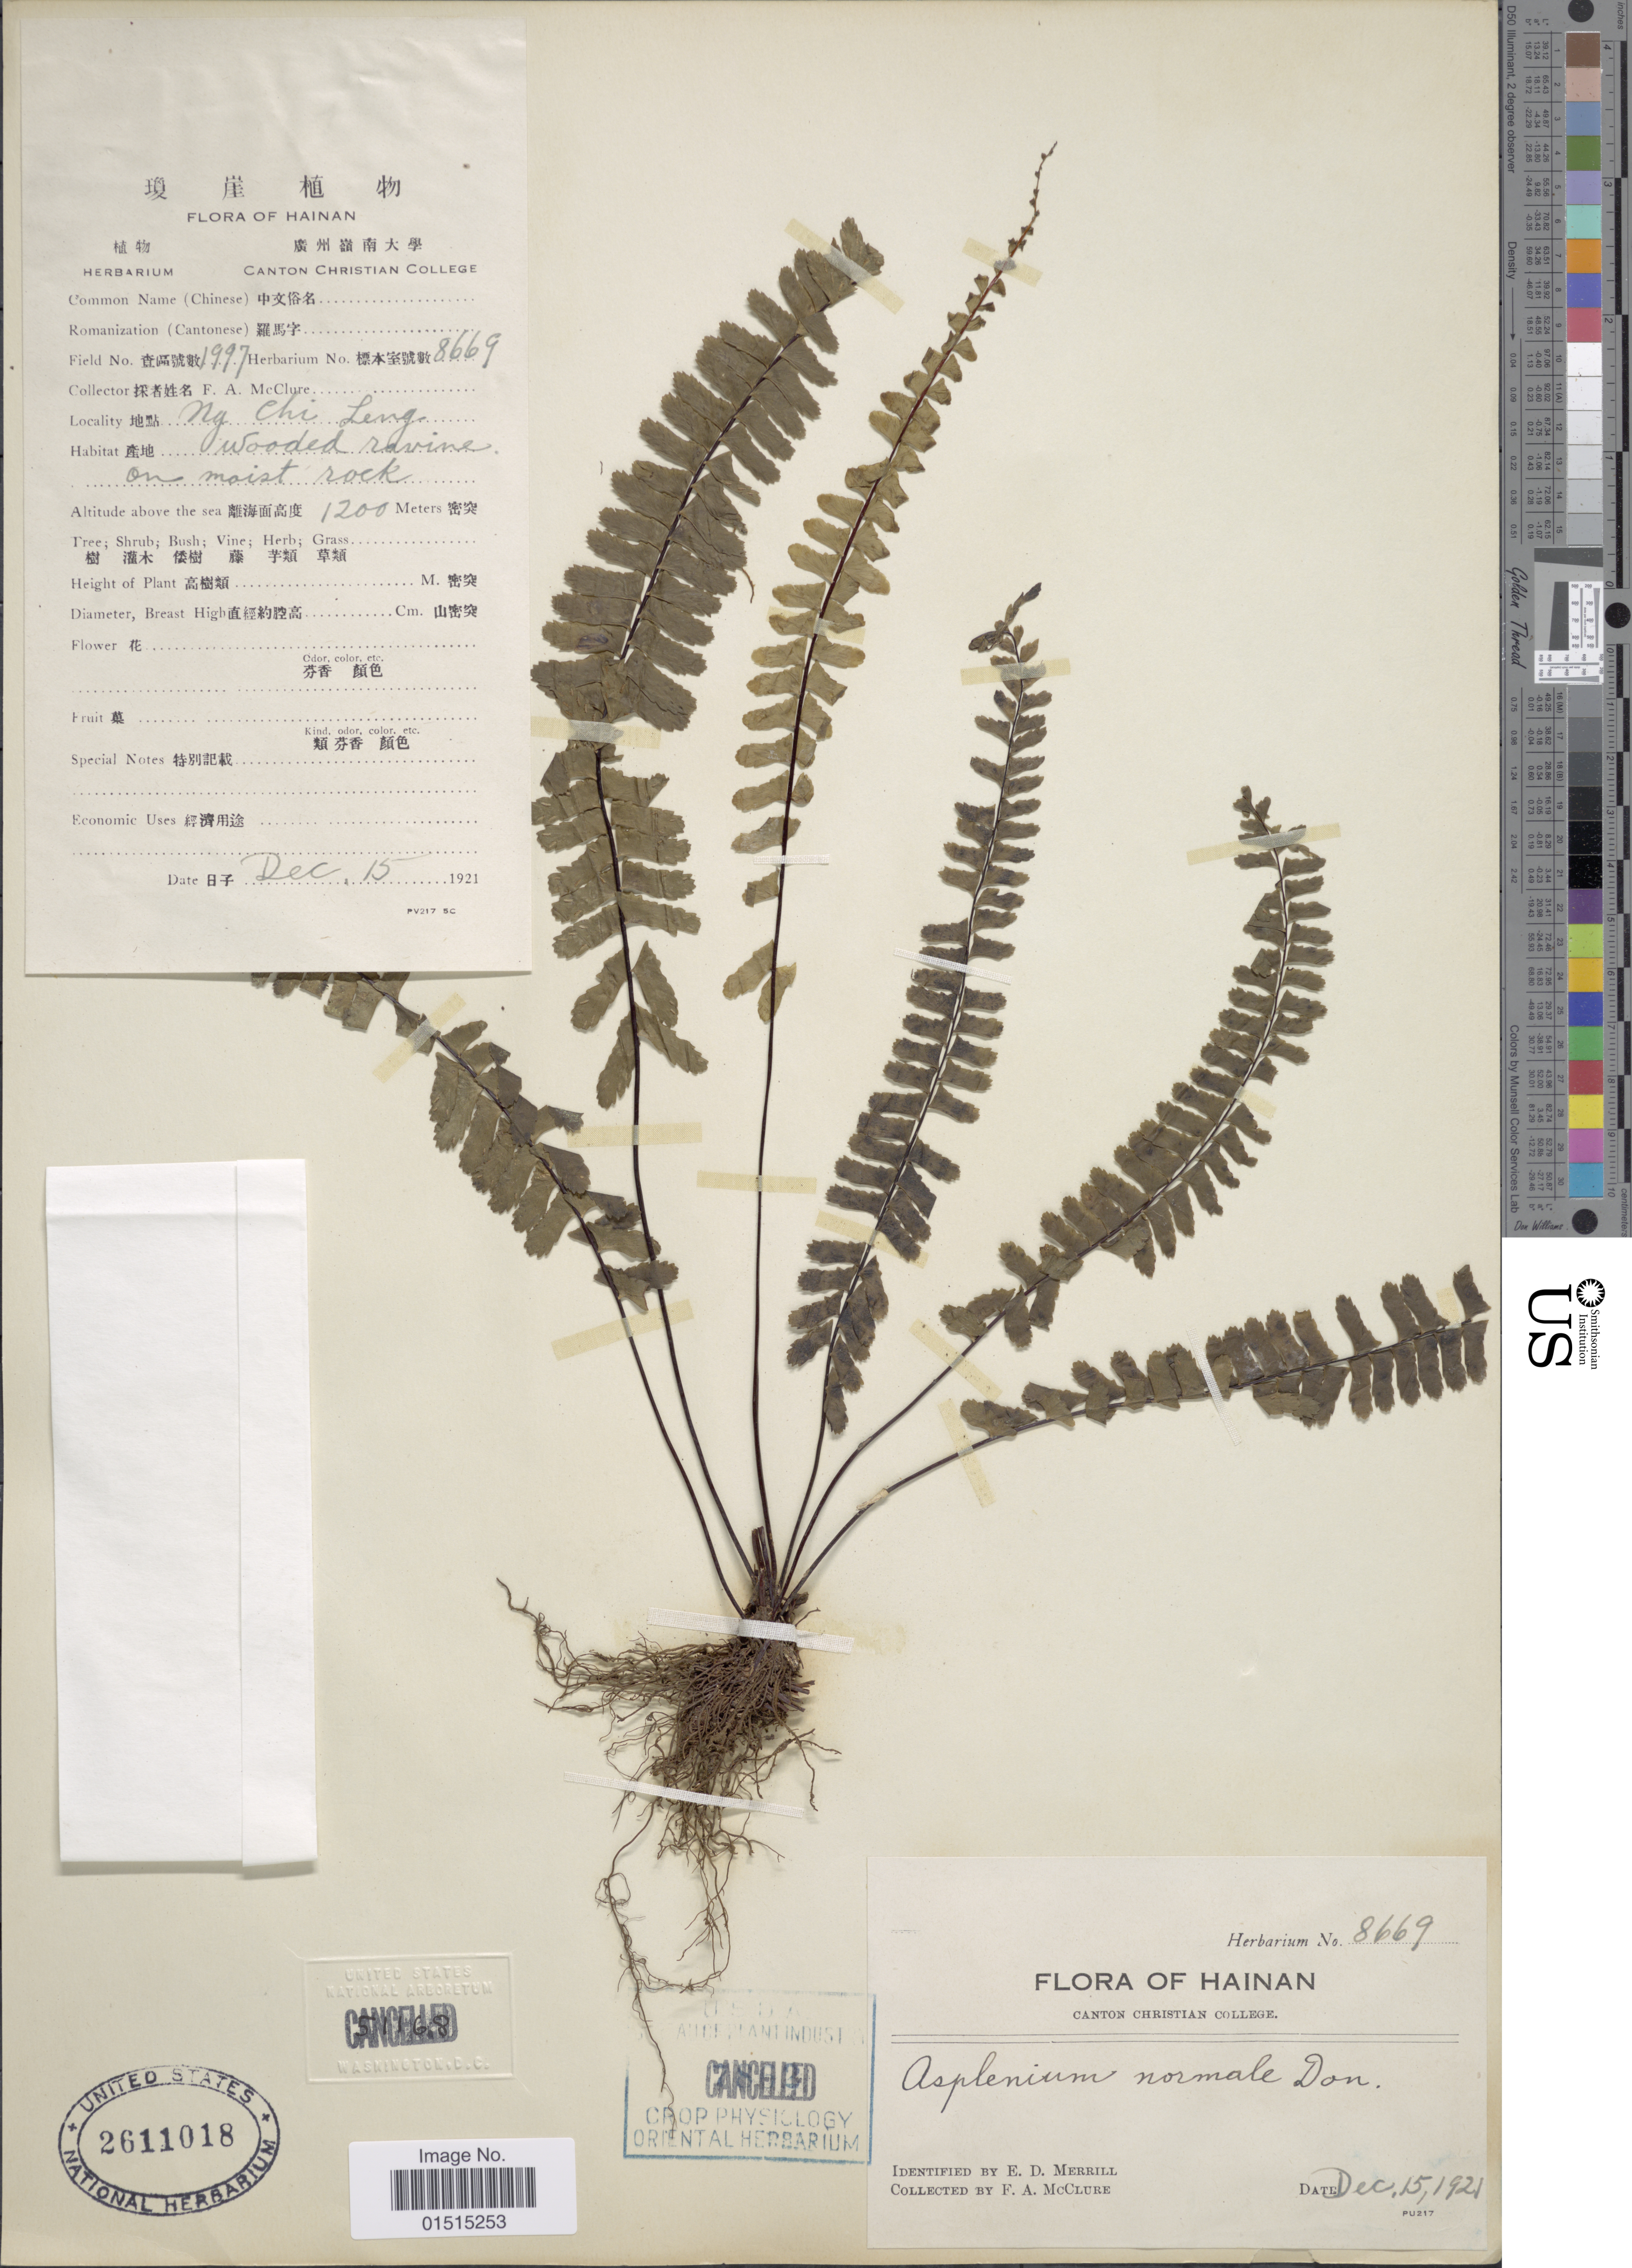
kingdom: Plantae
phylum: Tracheophyta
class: Polypodiopsida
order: Polypodiales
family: Aspleniaceae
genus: Asplenium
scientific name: Asplenium normale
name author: D. Don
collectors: F. A. McClure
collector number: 1997/8669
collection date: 1921-12-15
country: China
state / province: Hainan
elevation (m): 1200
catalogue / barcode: US 2611018